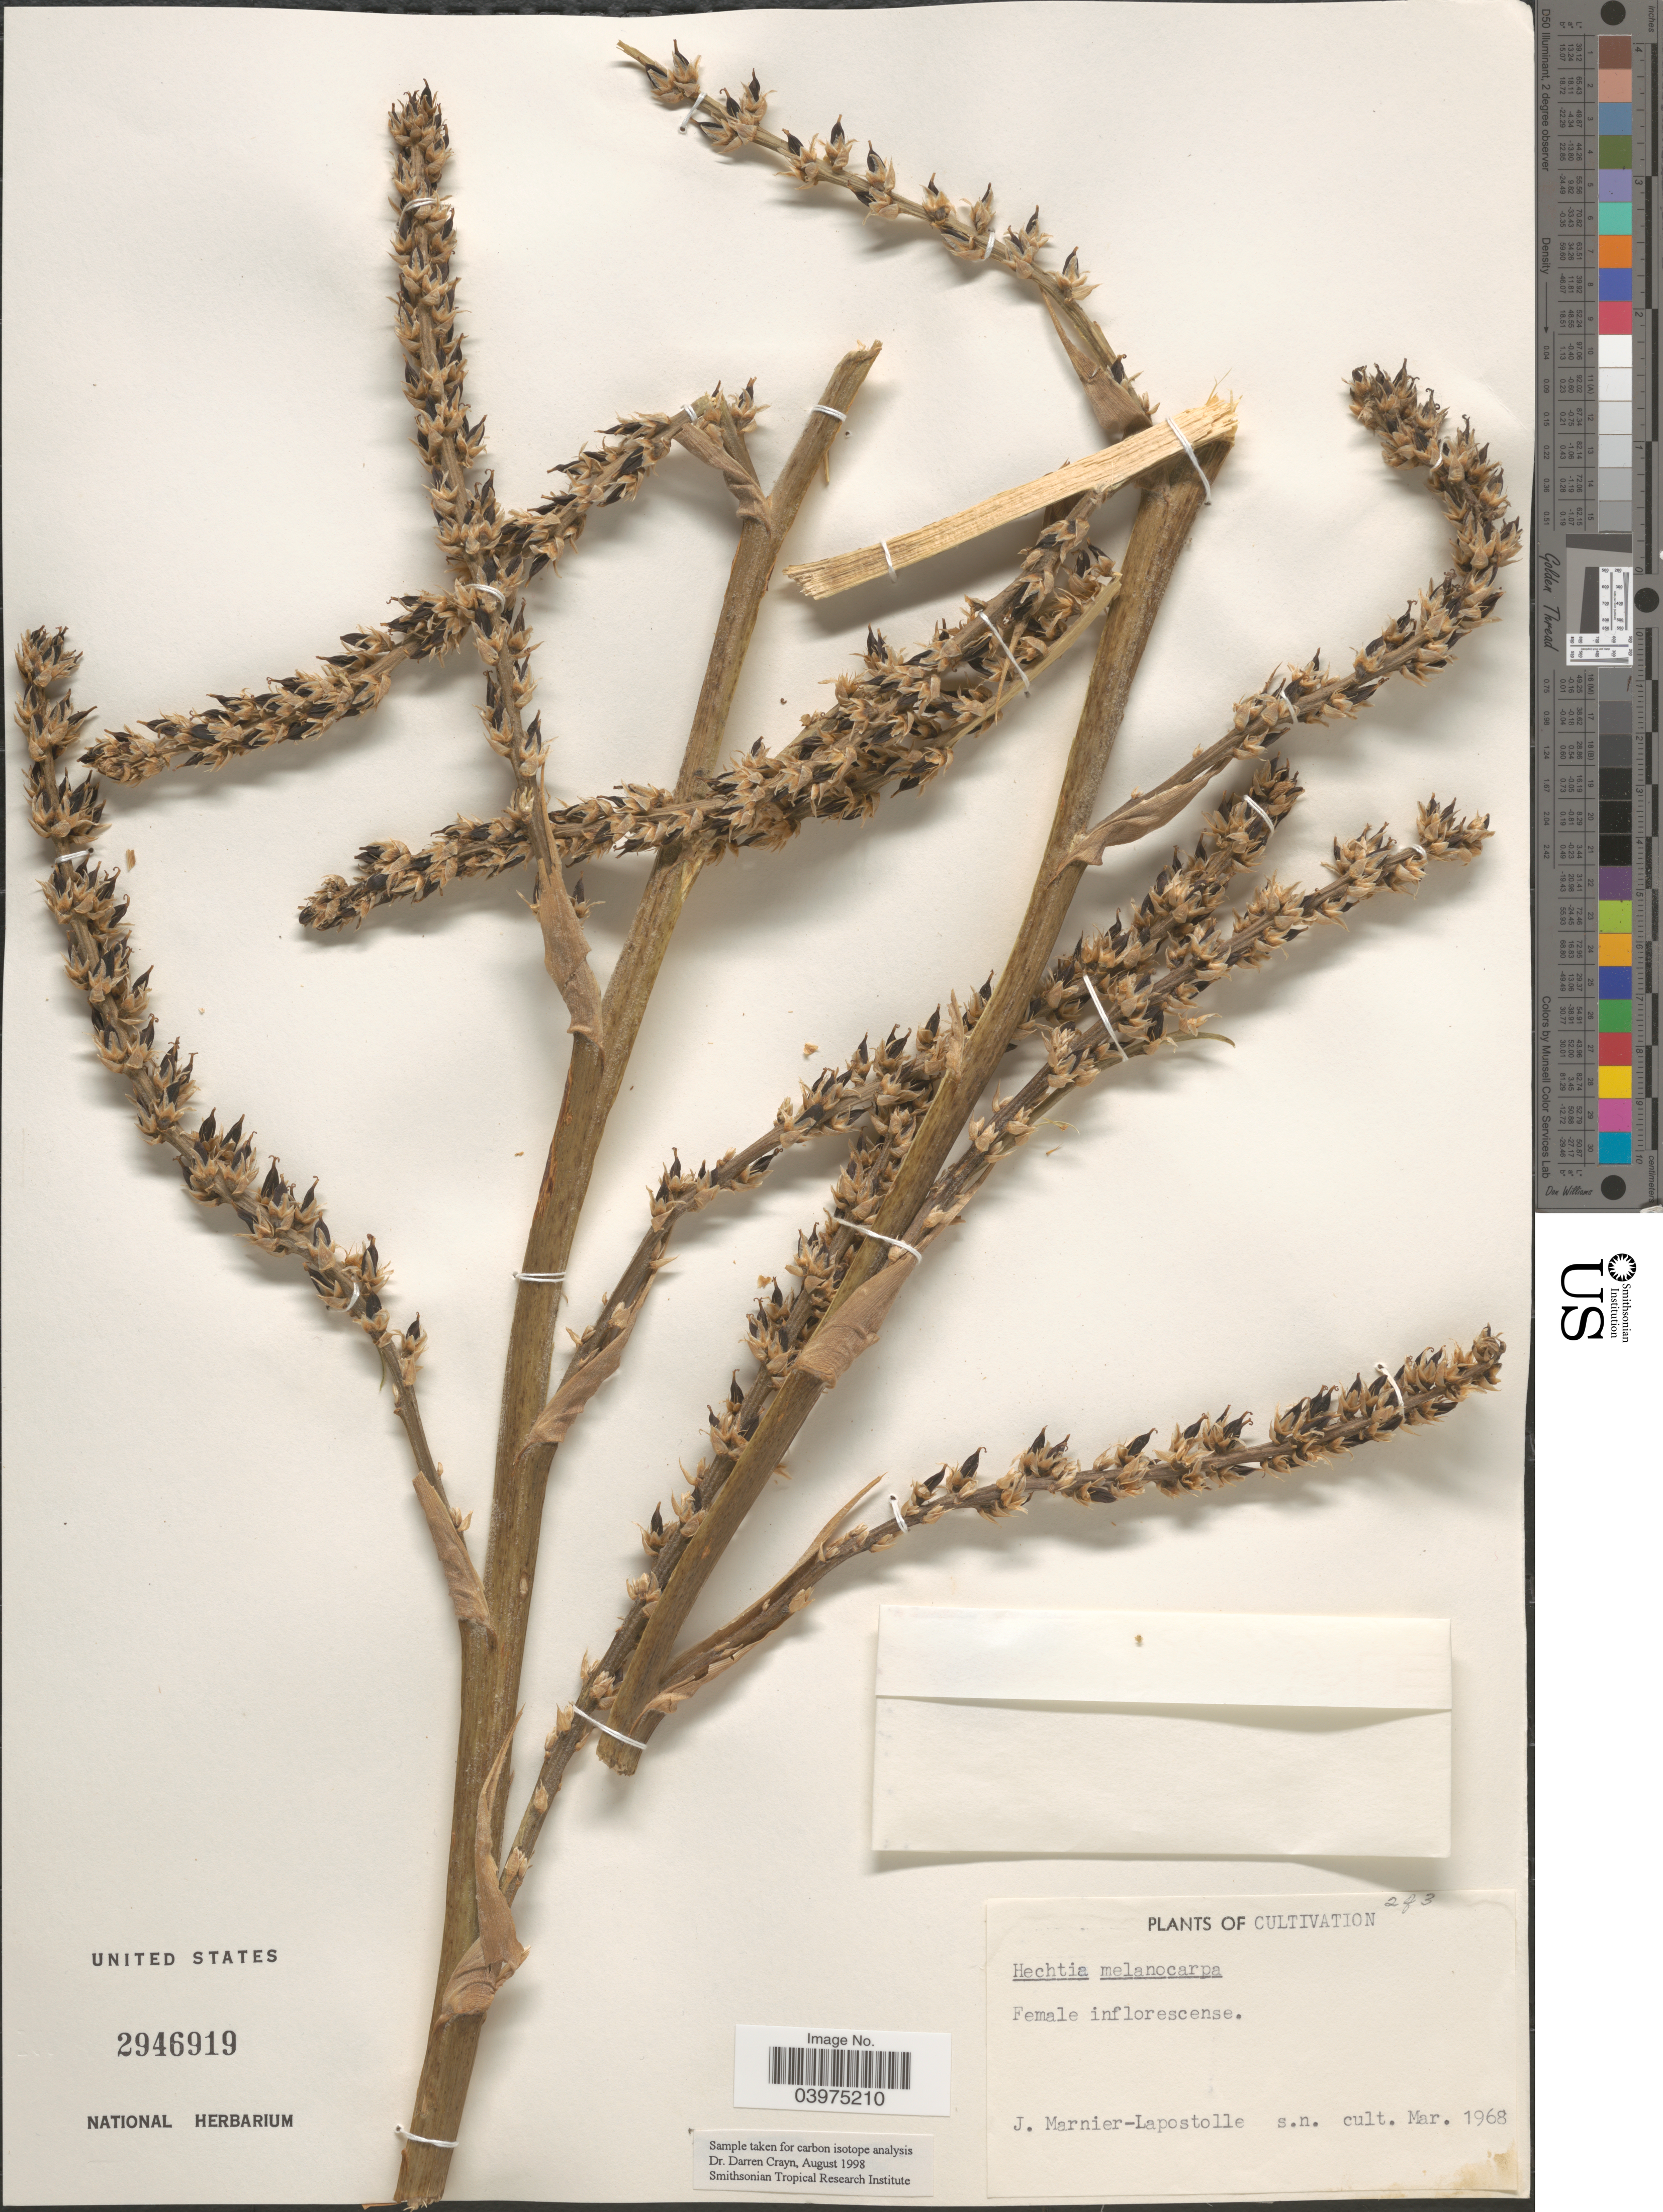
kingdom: Plantae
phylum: Tracheophyta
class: Liliopsida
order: Poales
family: Bromeliaceae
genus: Hechtia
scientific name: Hechtia melanocarpa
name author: L.B. Sm.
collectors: J. Marnier-Lapostolle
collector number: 283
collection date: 1968-03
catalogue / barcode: US 2946919